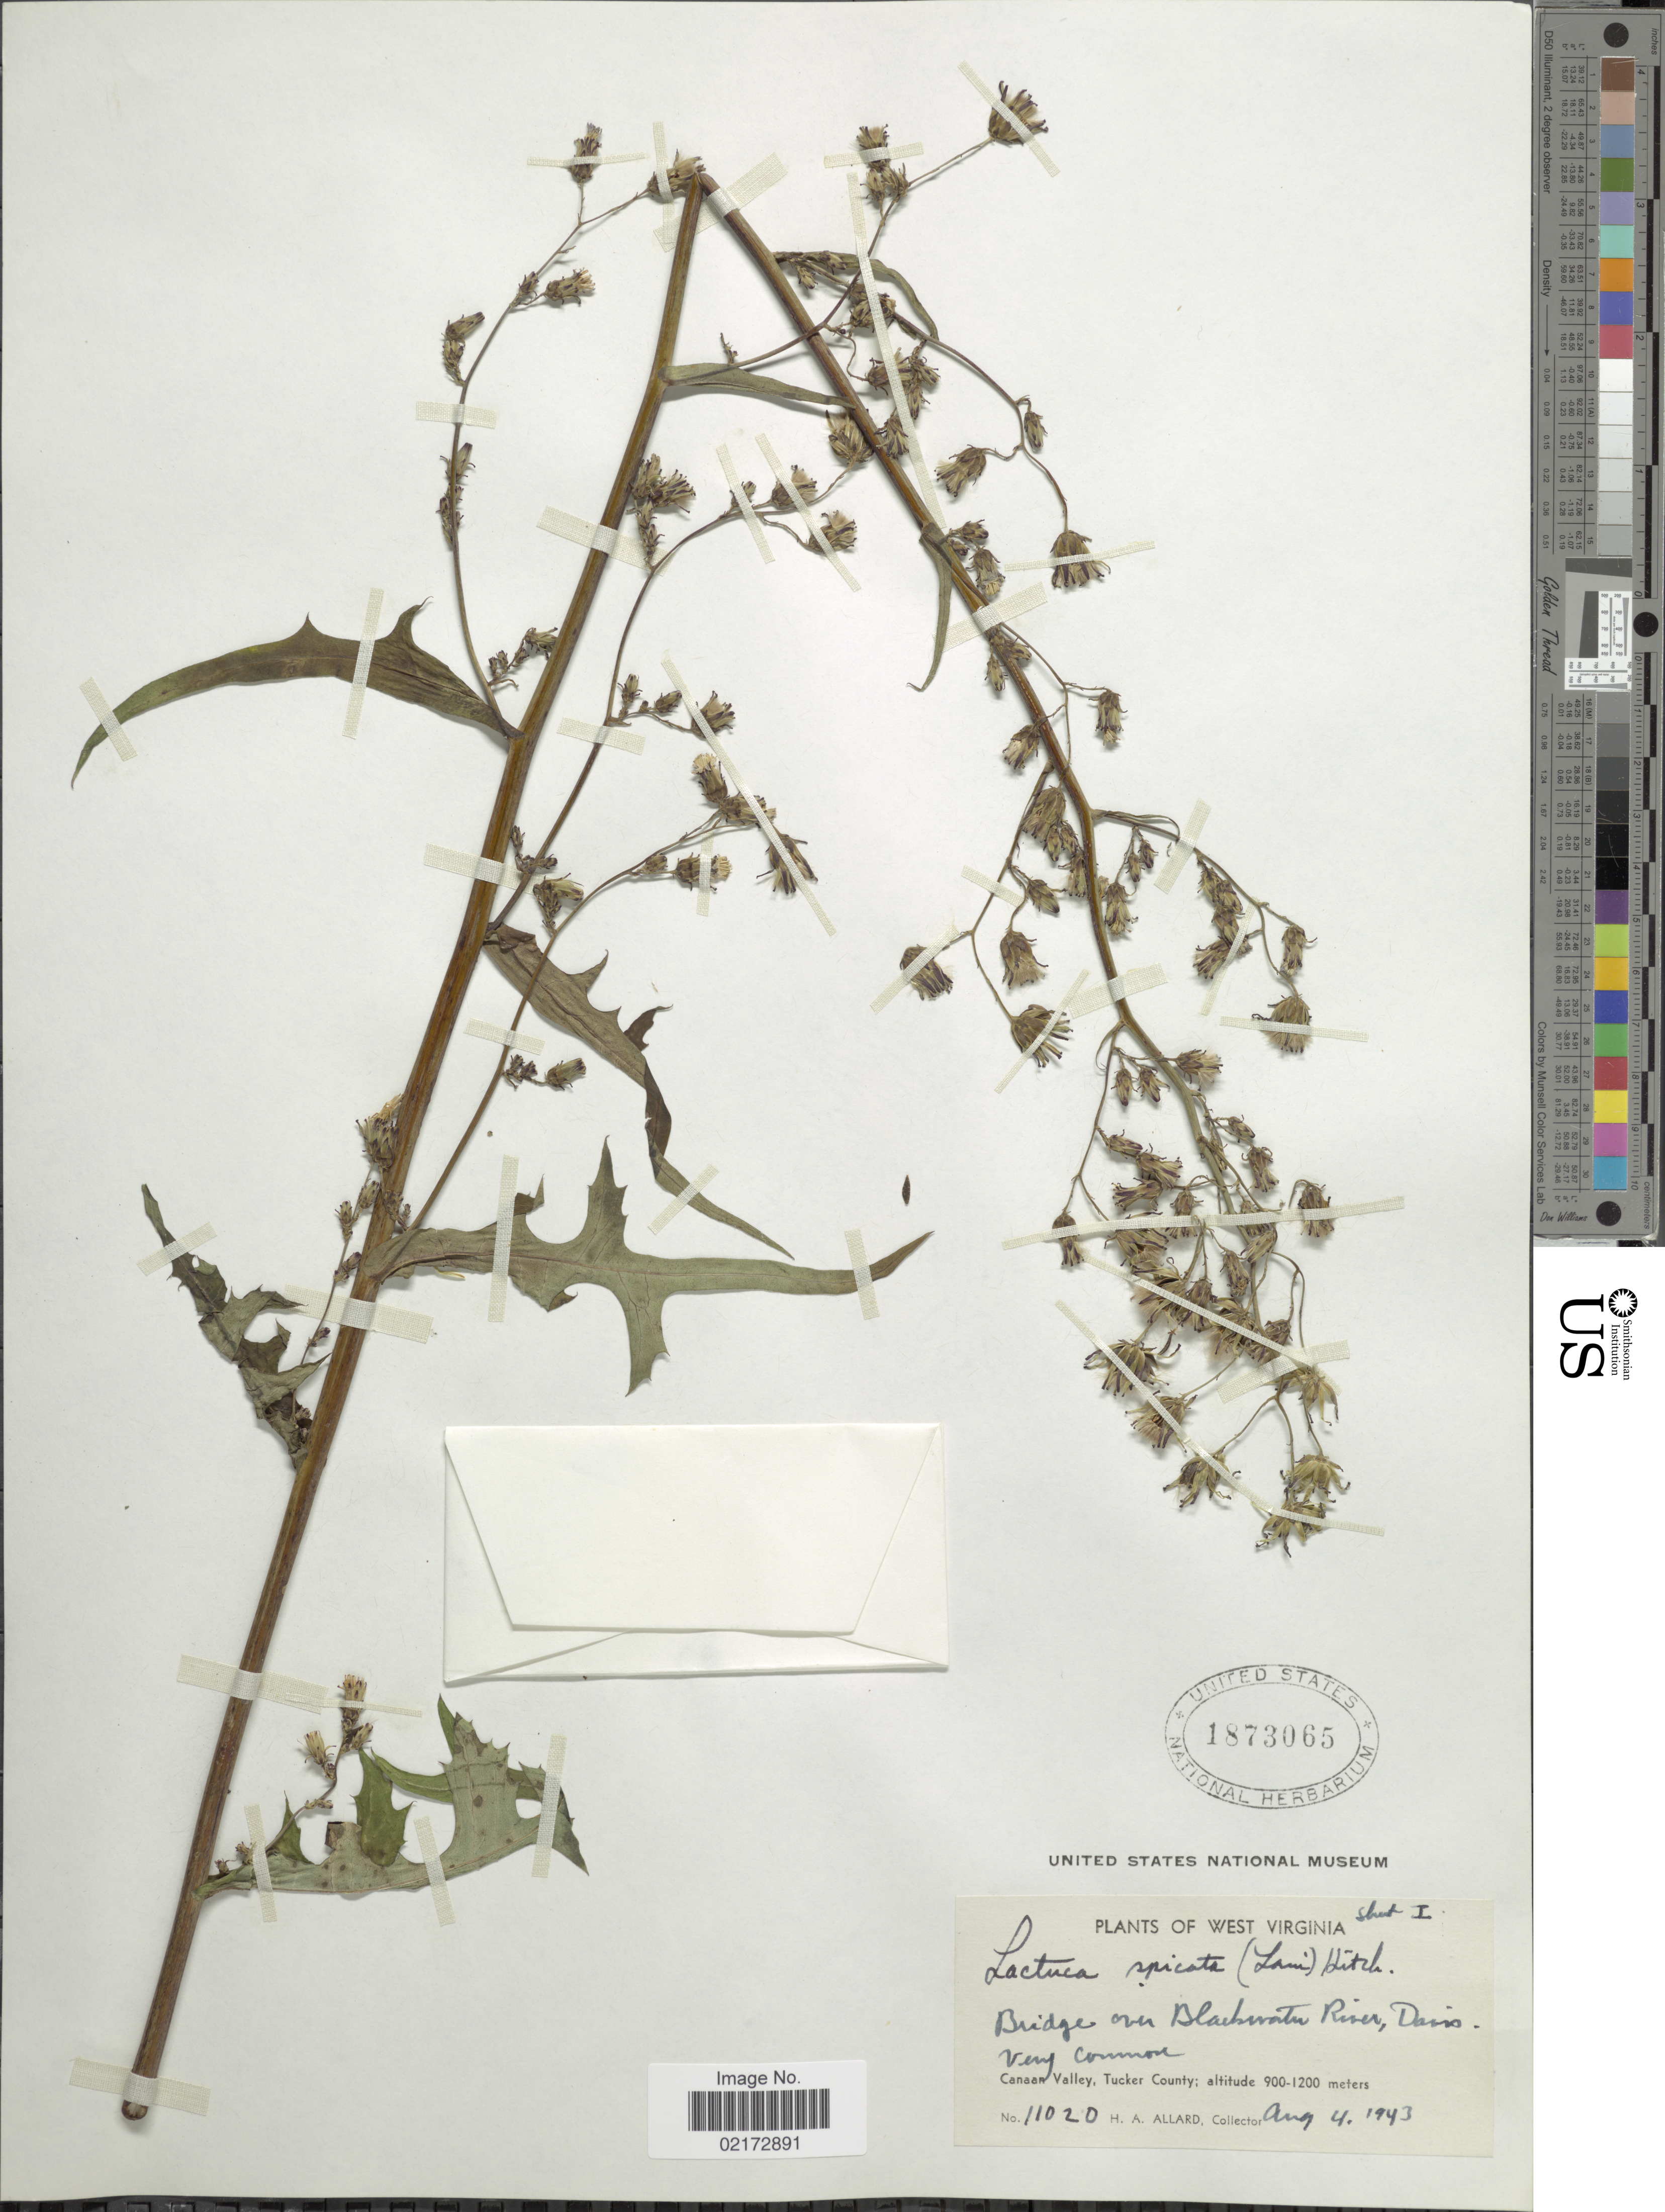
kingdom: Plantae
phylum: Tracheophyta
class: Magnoliopsida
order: Asterales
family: Asteraceae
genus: Lactuca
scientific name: Lactuca biennis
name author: (Moench) Fernald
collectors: H. A. Allard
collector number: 11020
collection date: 1943-08-04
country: United States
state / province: West Virginia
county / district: Tucker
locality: Bridge over Blackwater River, Davis, Canaan Valley, Tucker County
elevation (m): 900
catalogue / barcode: US 1873065